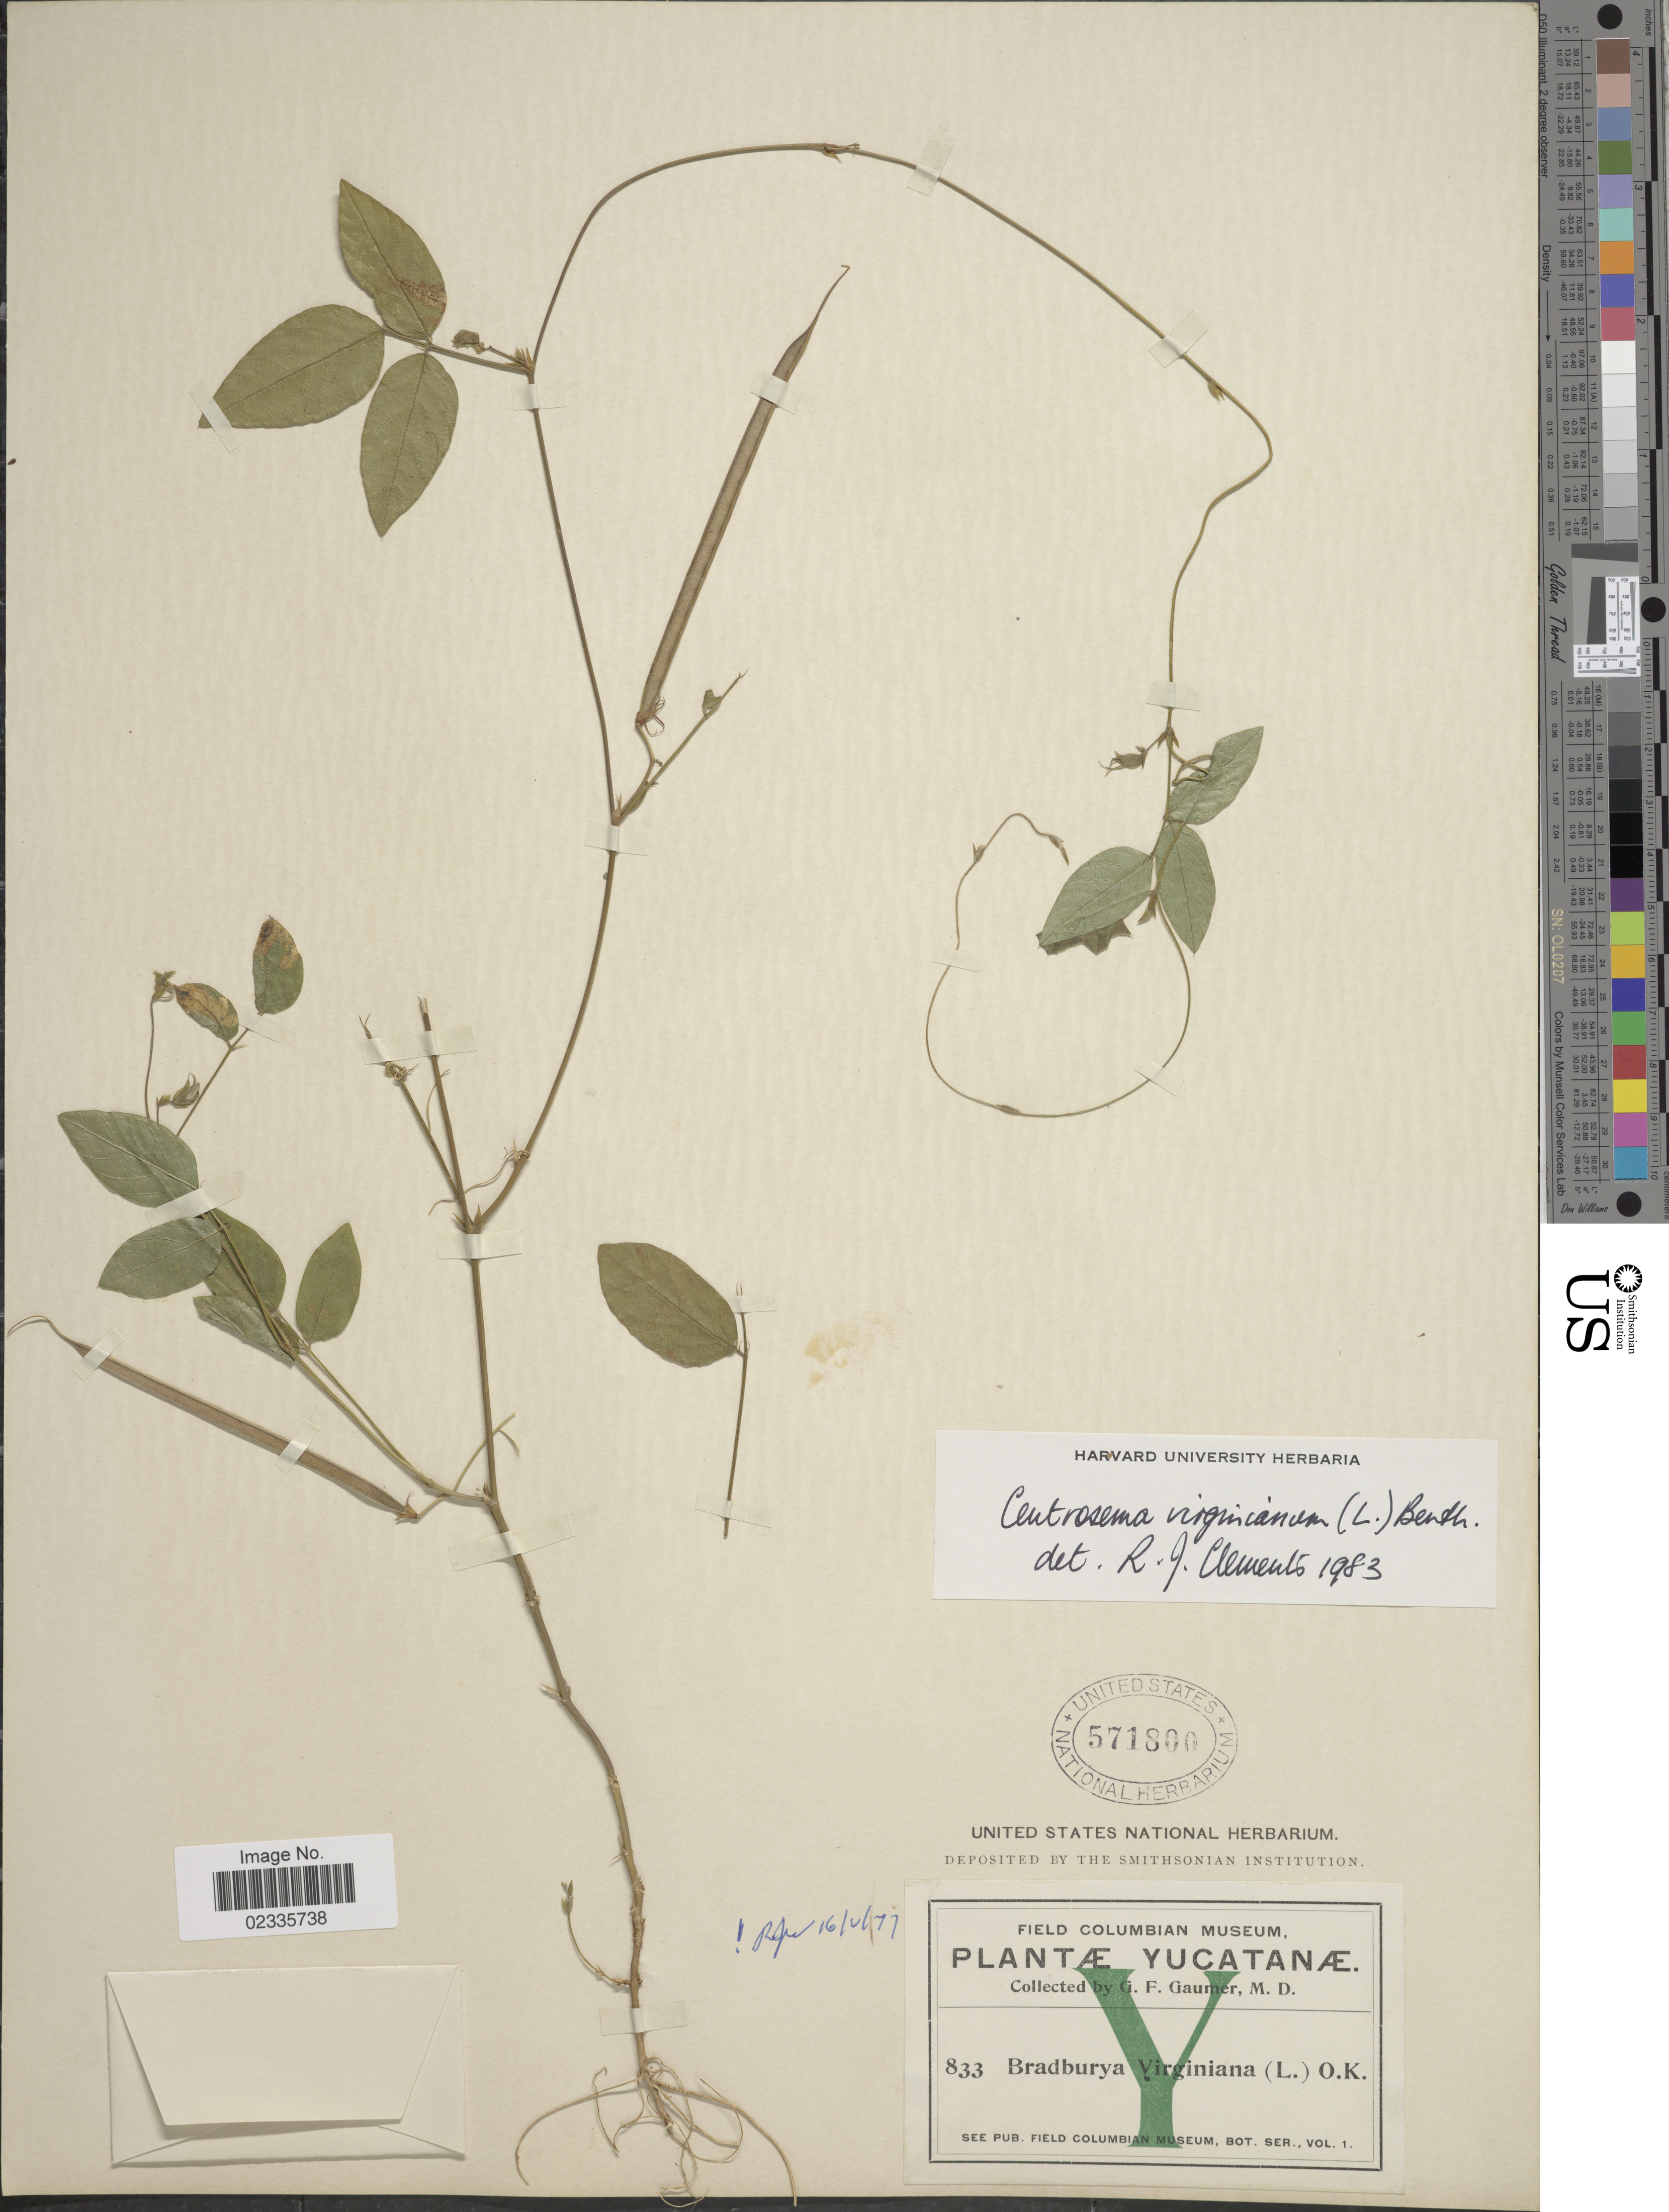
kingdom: Plantae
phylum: Tracheophyta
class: Magnoliopsida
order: Fabales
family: Fabaceae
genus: Centrosema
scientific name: Centrosema virginianum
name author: (L.) Benth.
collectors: G. F. Gaumer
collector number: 833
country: Mexico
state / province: Yucatán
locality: Yucatanae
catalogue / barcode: US 571800